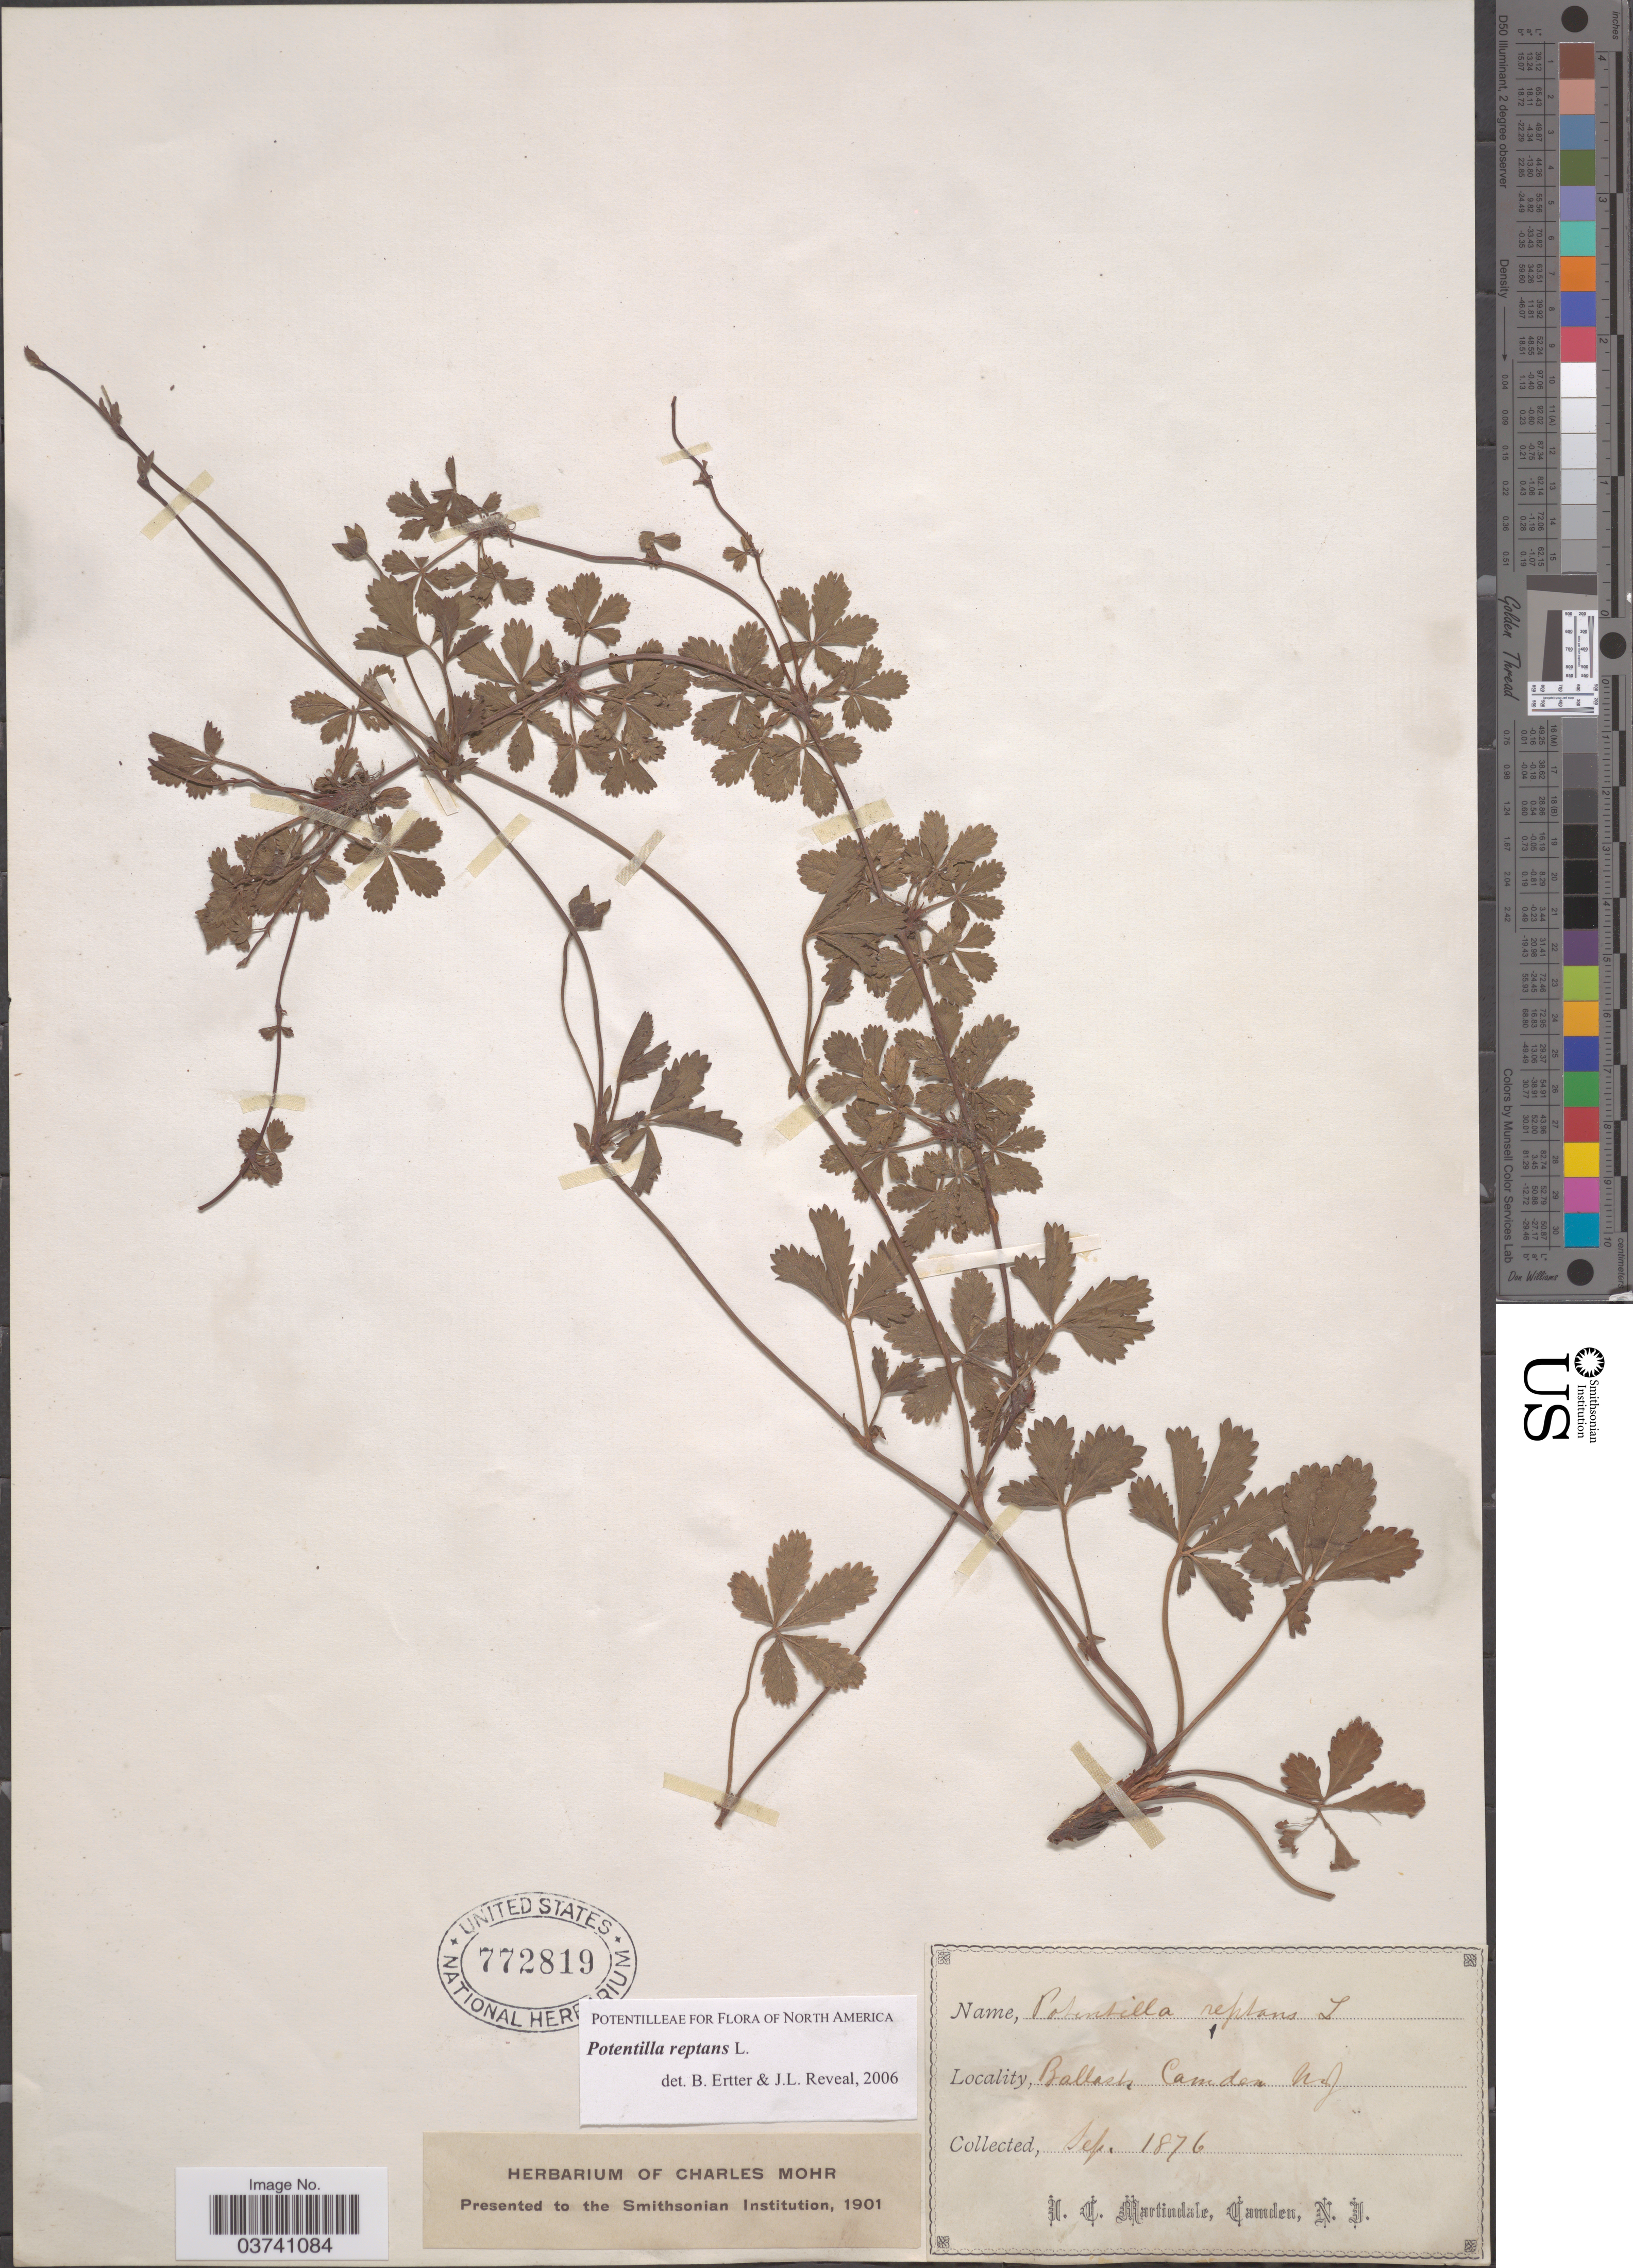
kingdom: Plantae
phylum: Tracheophyta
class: Magnoliopsida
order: Rosales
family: Rosaceae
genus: Potentilla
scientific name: Potentilla reptans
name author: L.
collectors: I. C. Martindale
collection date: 1876-09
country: United States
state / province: New Jersey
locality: Ballast, Camden.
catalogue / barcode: US 772819